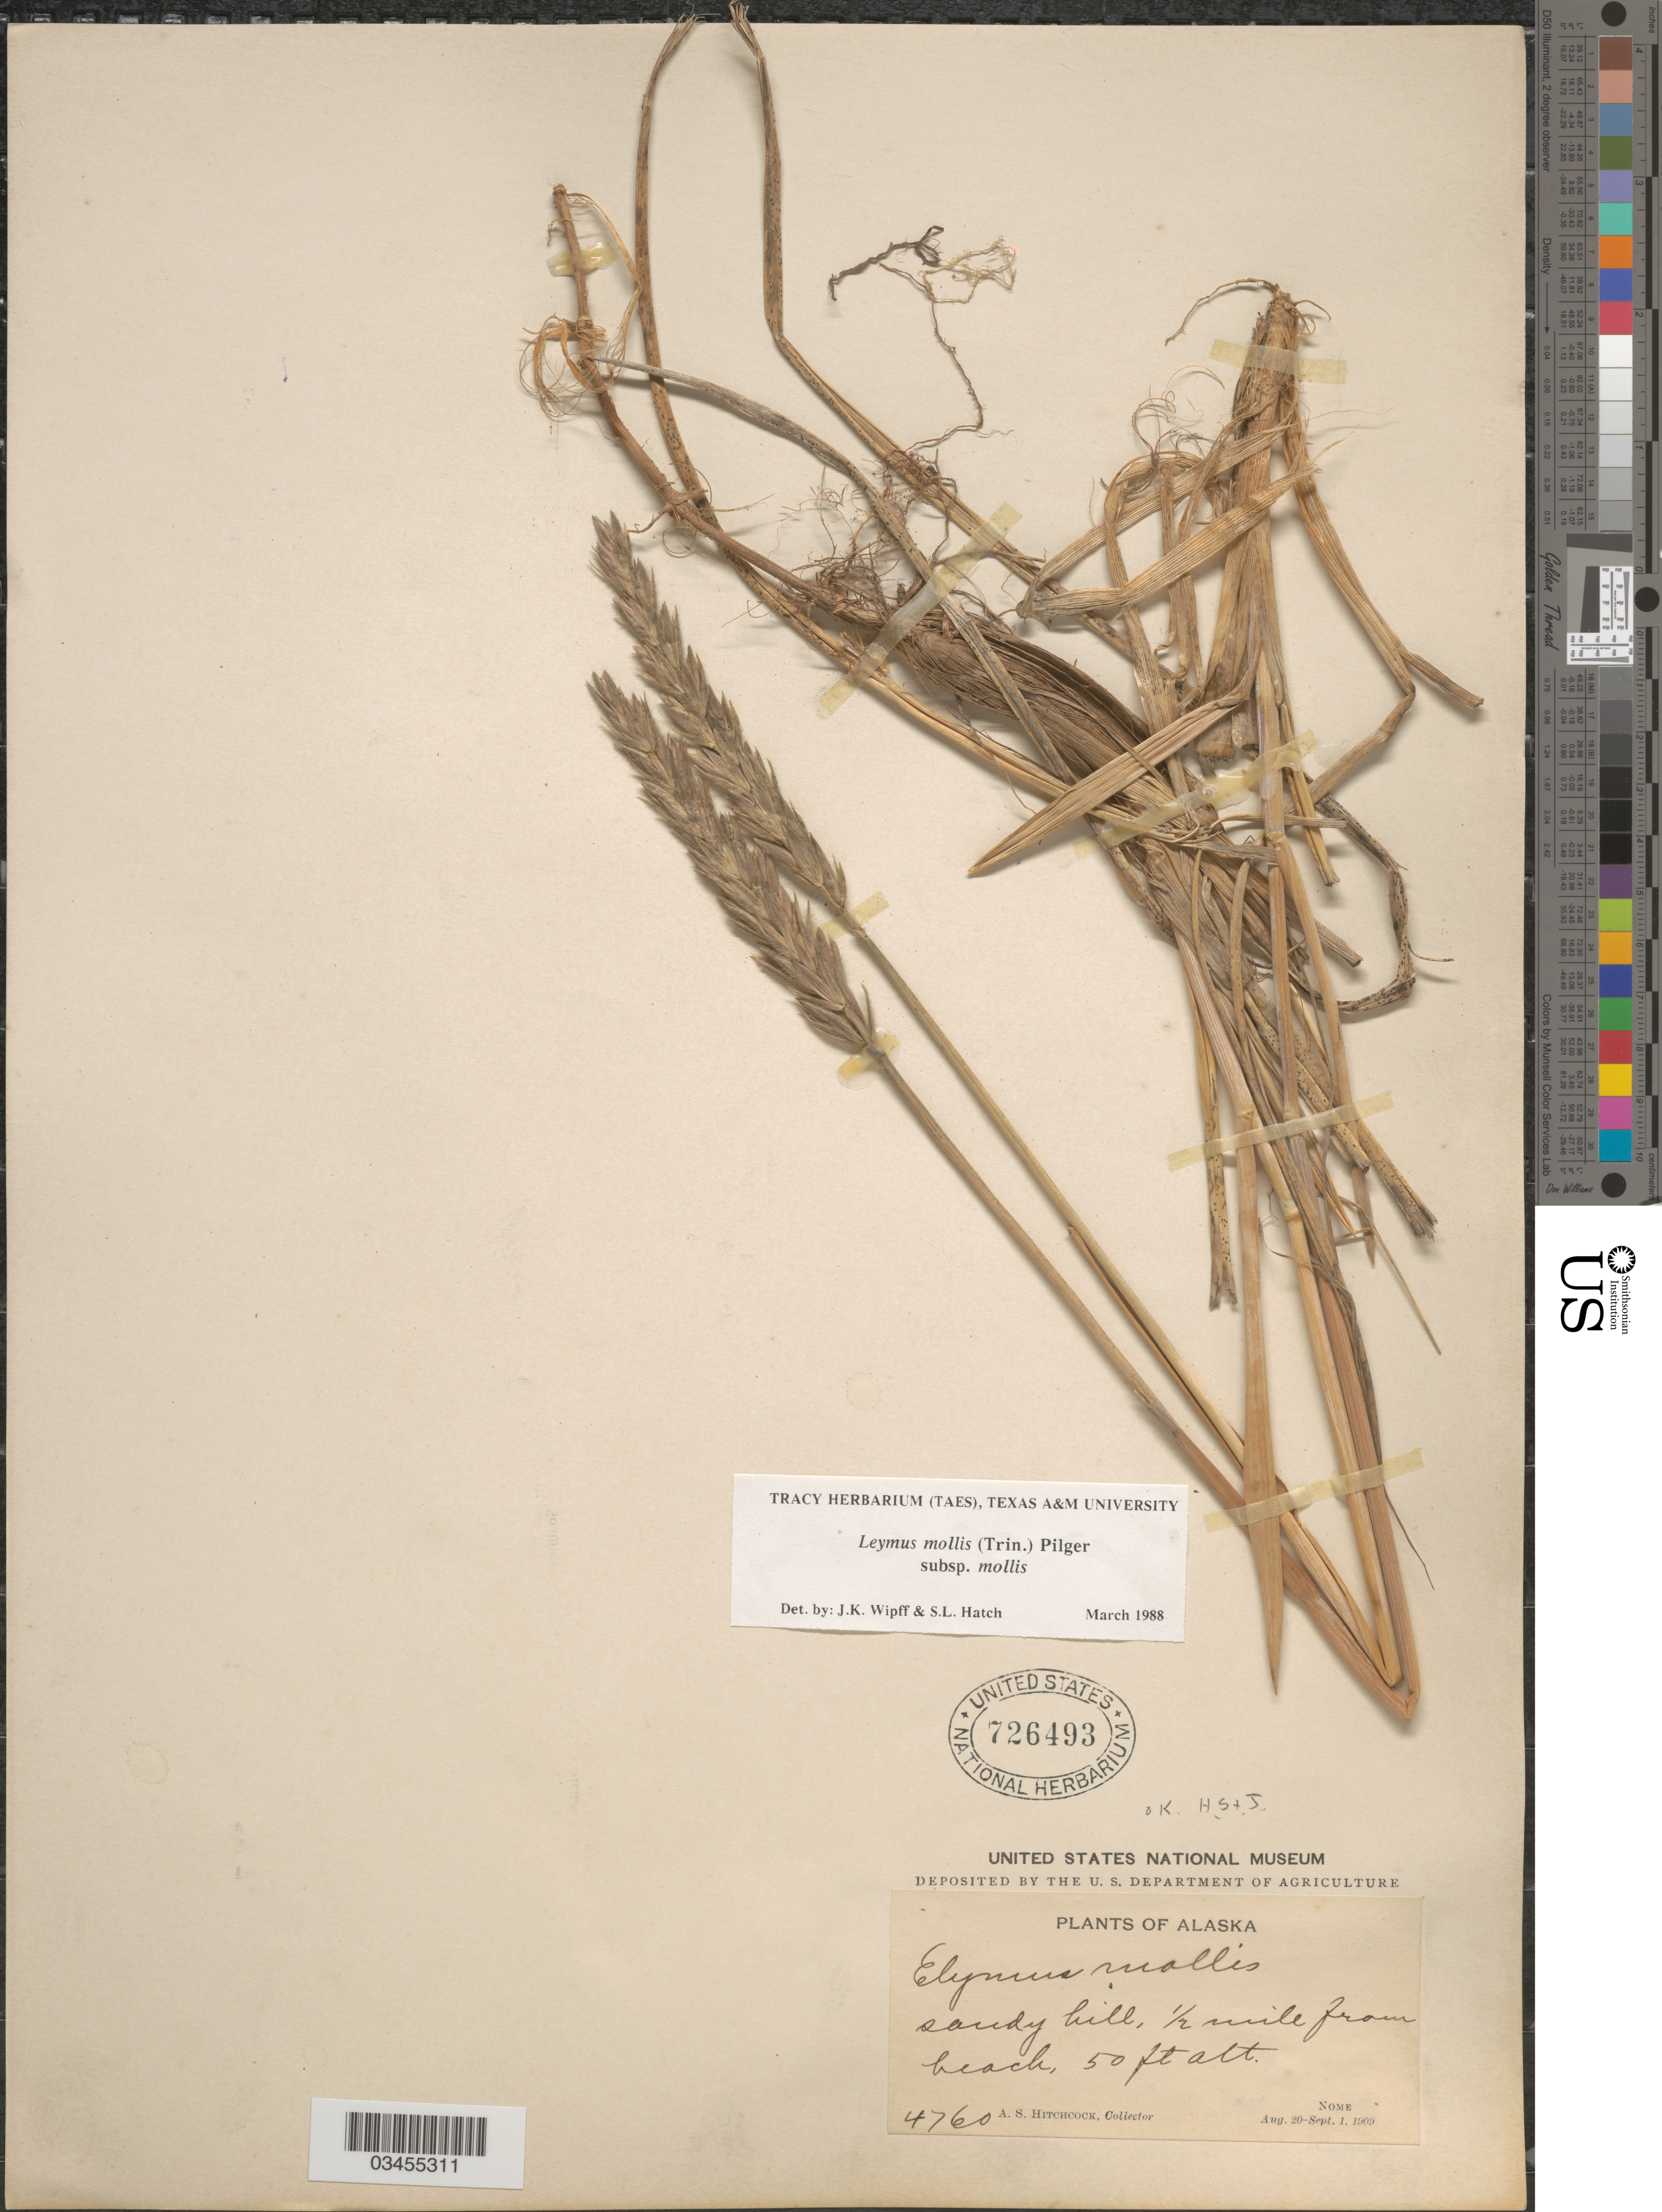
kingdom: Plantae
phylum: Tracheophyta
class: Liliopsida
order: Poales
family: Poaceae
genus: Leymus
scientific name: Leymus mollis subsp. mollis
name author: (Trin.) Pilg.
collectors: A. S. Hitchcock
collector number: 4760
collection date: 1909-08-20/1909-09-01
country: United States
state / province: Alaska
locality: Sandy hill, ½ mile from beach. Nome.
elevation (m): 15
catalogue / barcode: US 726493